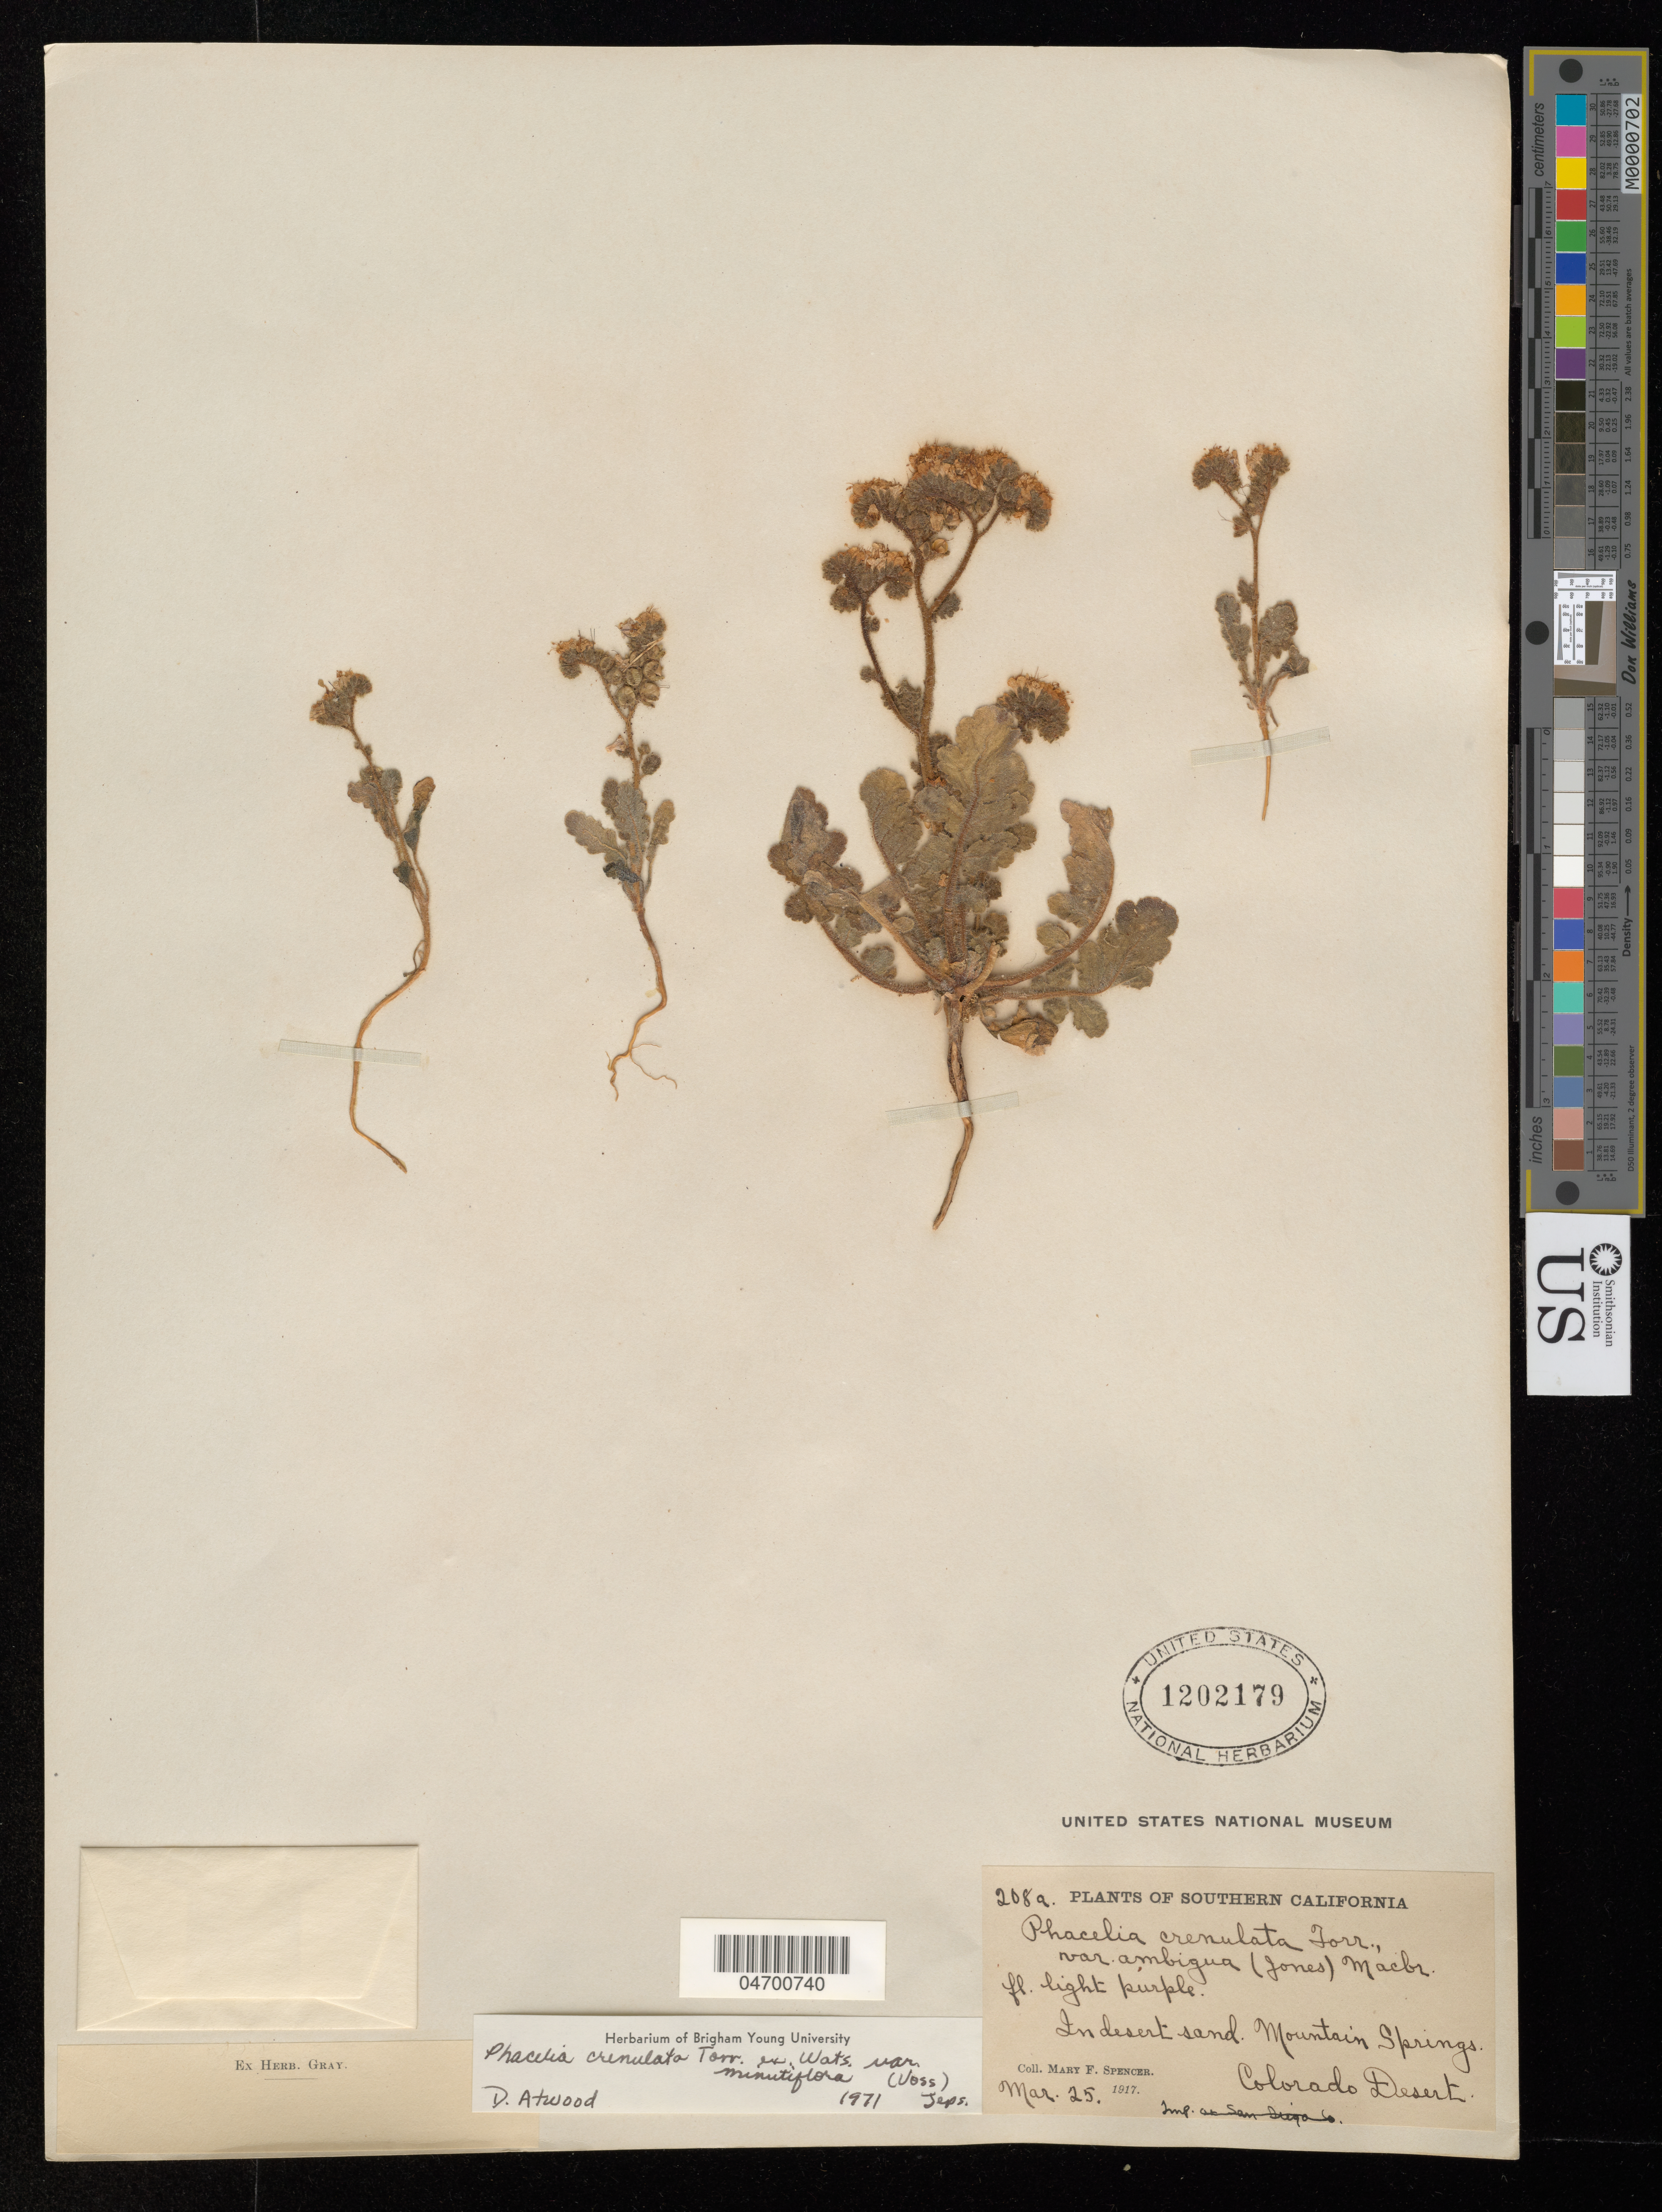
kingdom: Plantae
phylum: Tracheophyta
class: Magnoliopsida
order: Boraginales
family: Hydrophyllaceae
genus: Phacelia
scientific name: Phacelia crenulata var. minutiflora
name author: (J.W. Voss ex Munz) Jeps.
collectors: M. Spencer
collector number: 208a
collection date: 1917-03-25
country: United States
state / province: California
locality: Southern California. In desert sand. Mountain Springs. Colorado Desert.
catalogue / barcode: US 1202179